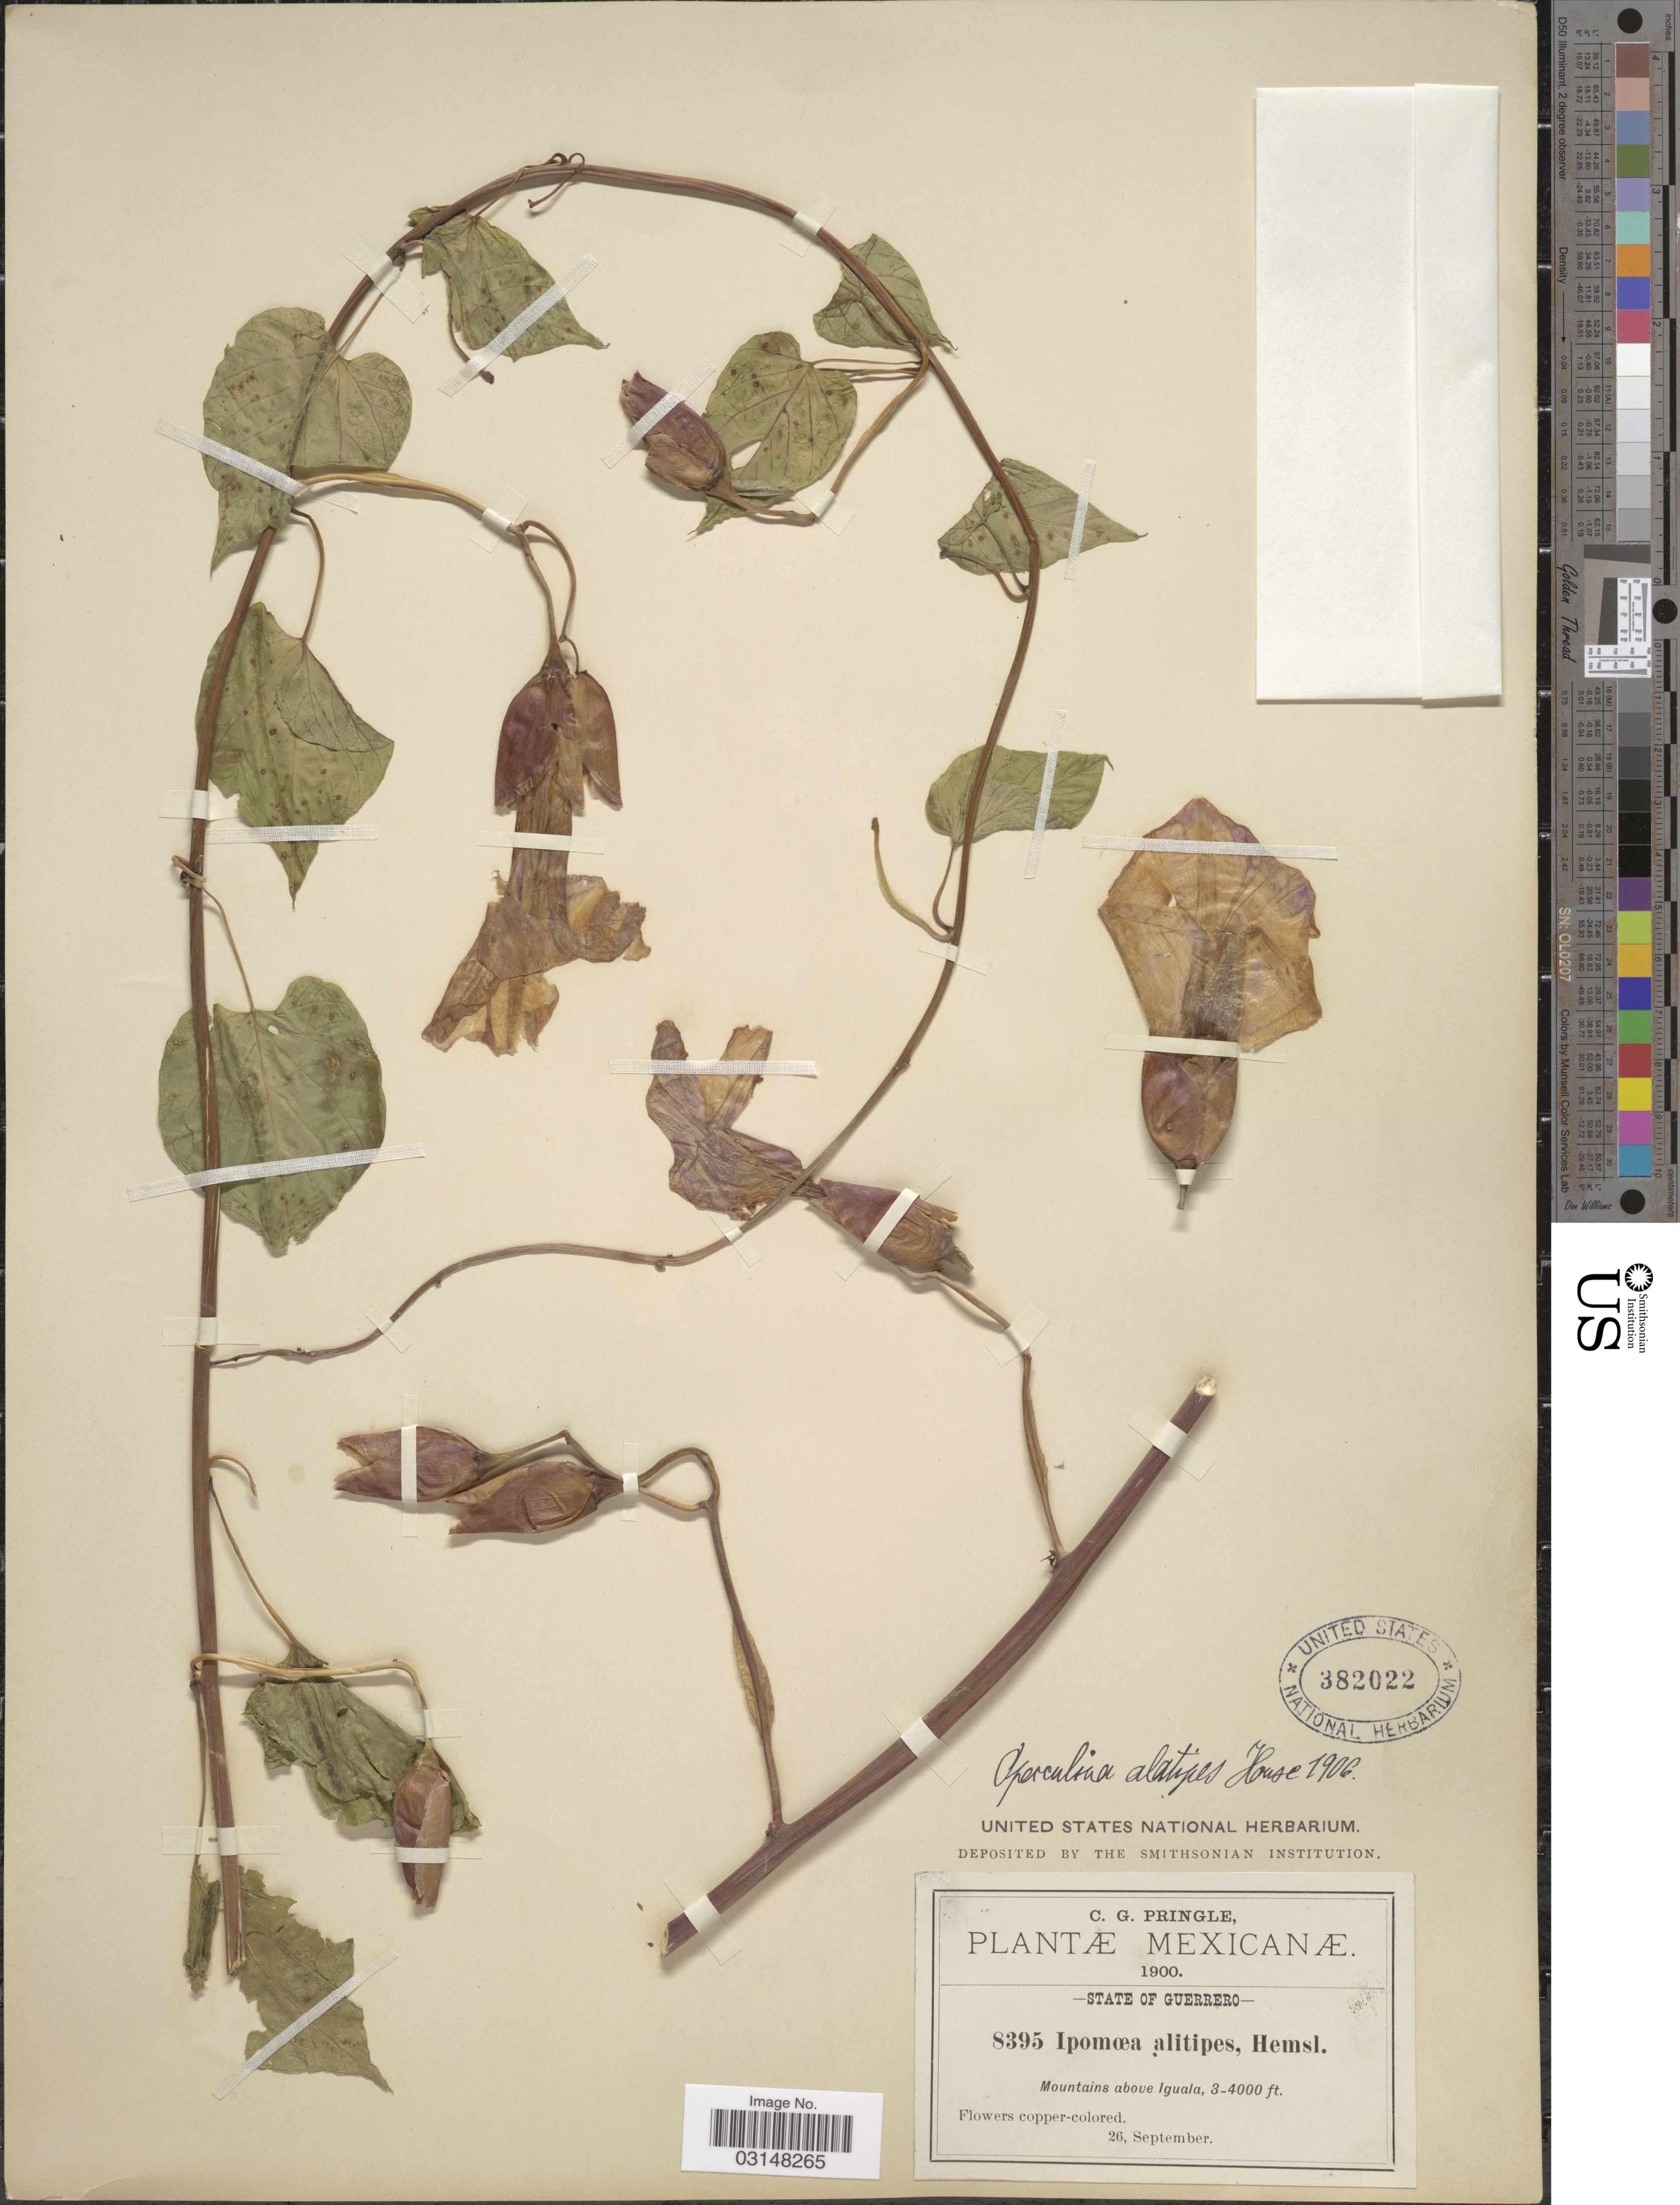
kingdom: Plantae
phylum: Tracheophyta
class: Magnoliopsida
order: Solanales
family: Convolvulaceae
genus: Operculina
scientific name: Operculina pteripes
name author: (G. Don) O'Donell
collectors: C. G. Pringle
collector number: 8395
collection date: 1900-09-26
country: Mexico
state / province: Guerrero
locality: Mountains above Iguala.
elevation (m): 914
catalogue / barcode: US 382022